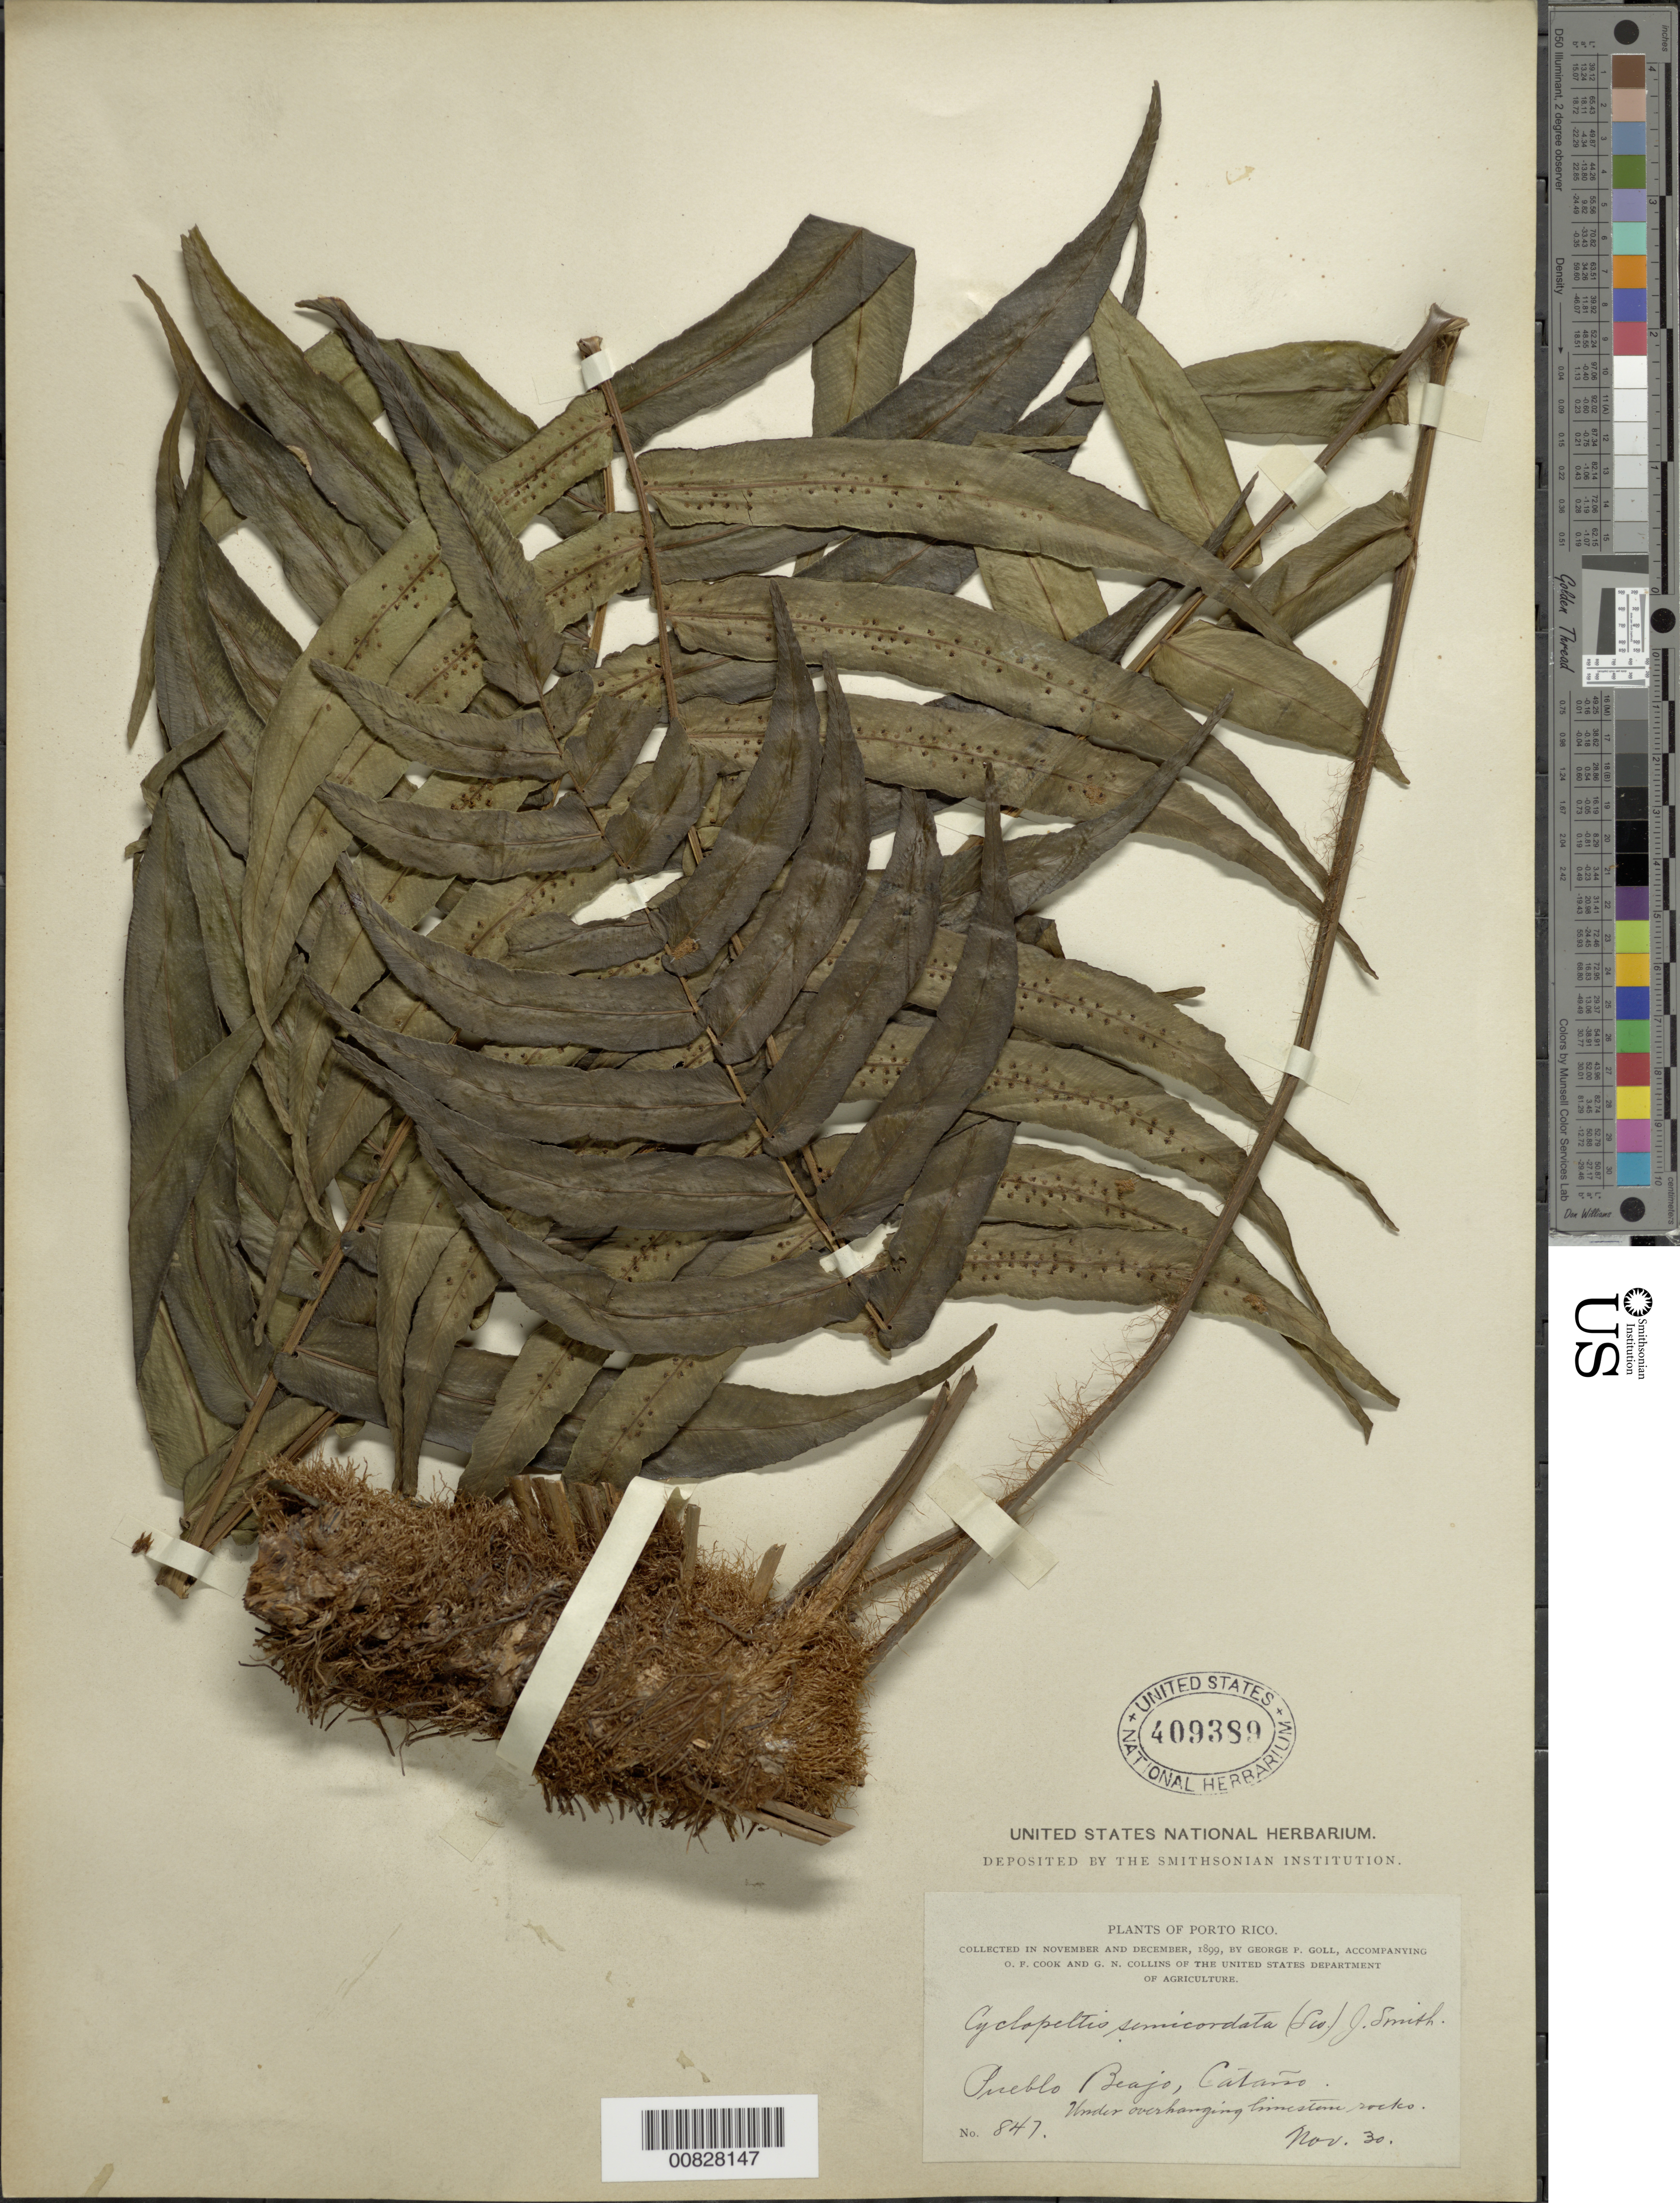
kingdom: Plantae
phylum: Tracheophyta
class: Polypodiopsida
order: Polypodiales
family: Lomariopsidaceae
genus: Cyclopeltis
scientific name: Cyclopeltis semicordata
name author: (Sw.) J. Sm.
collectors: G. Goll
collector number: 847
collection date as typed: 30 Nov 1899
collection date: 1899-11-30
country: Puerto Rico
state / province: Bayamón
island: Puerto Rico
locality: Pueblo Beajo, Cátaños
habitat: Under overhanging limestone rock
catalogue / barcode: US 409389